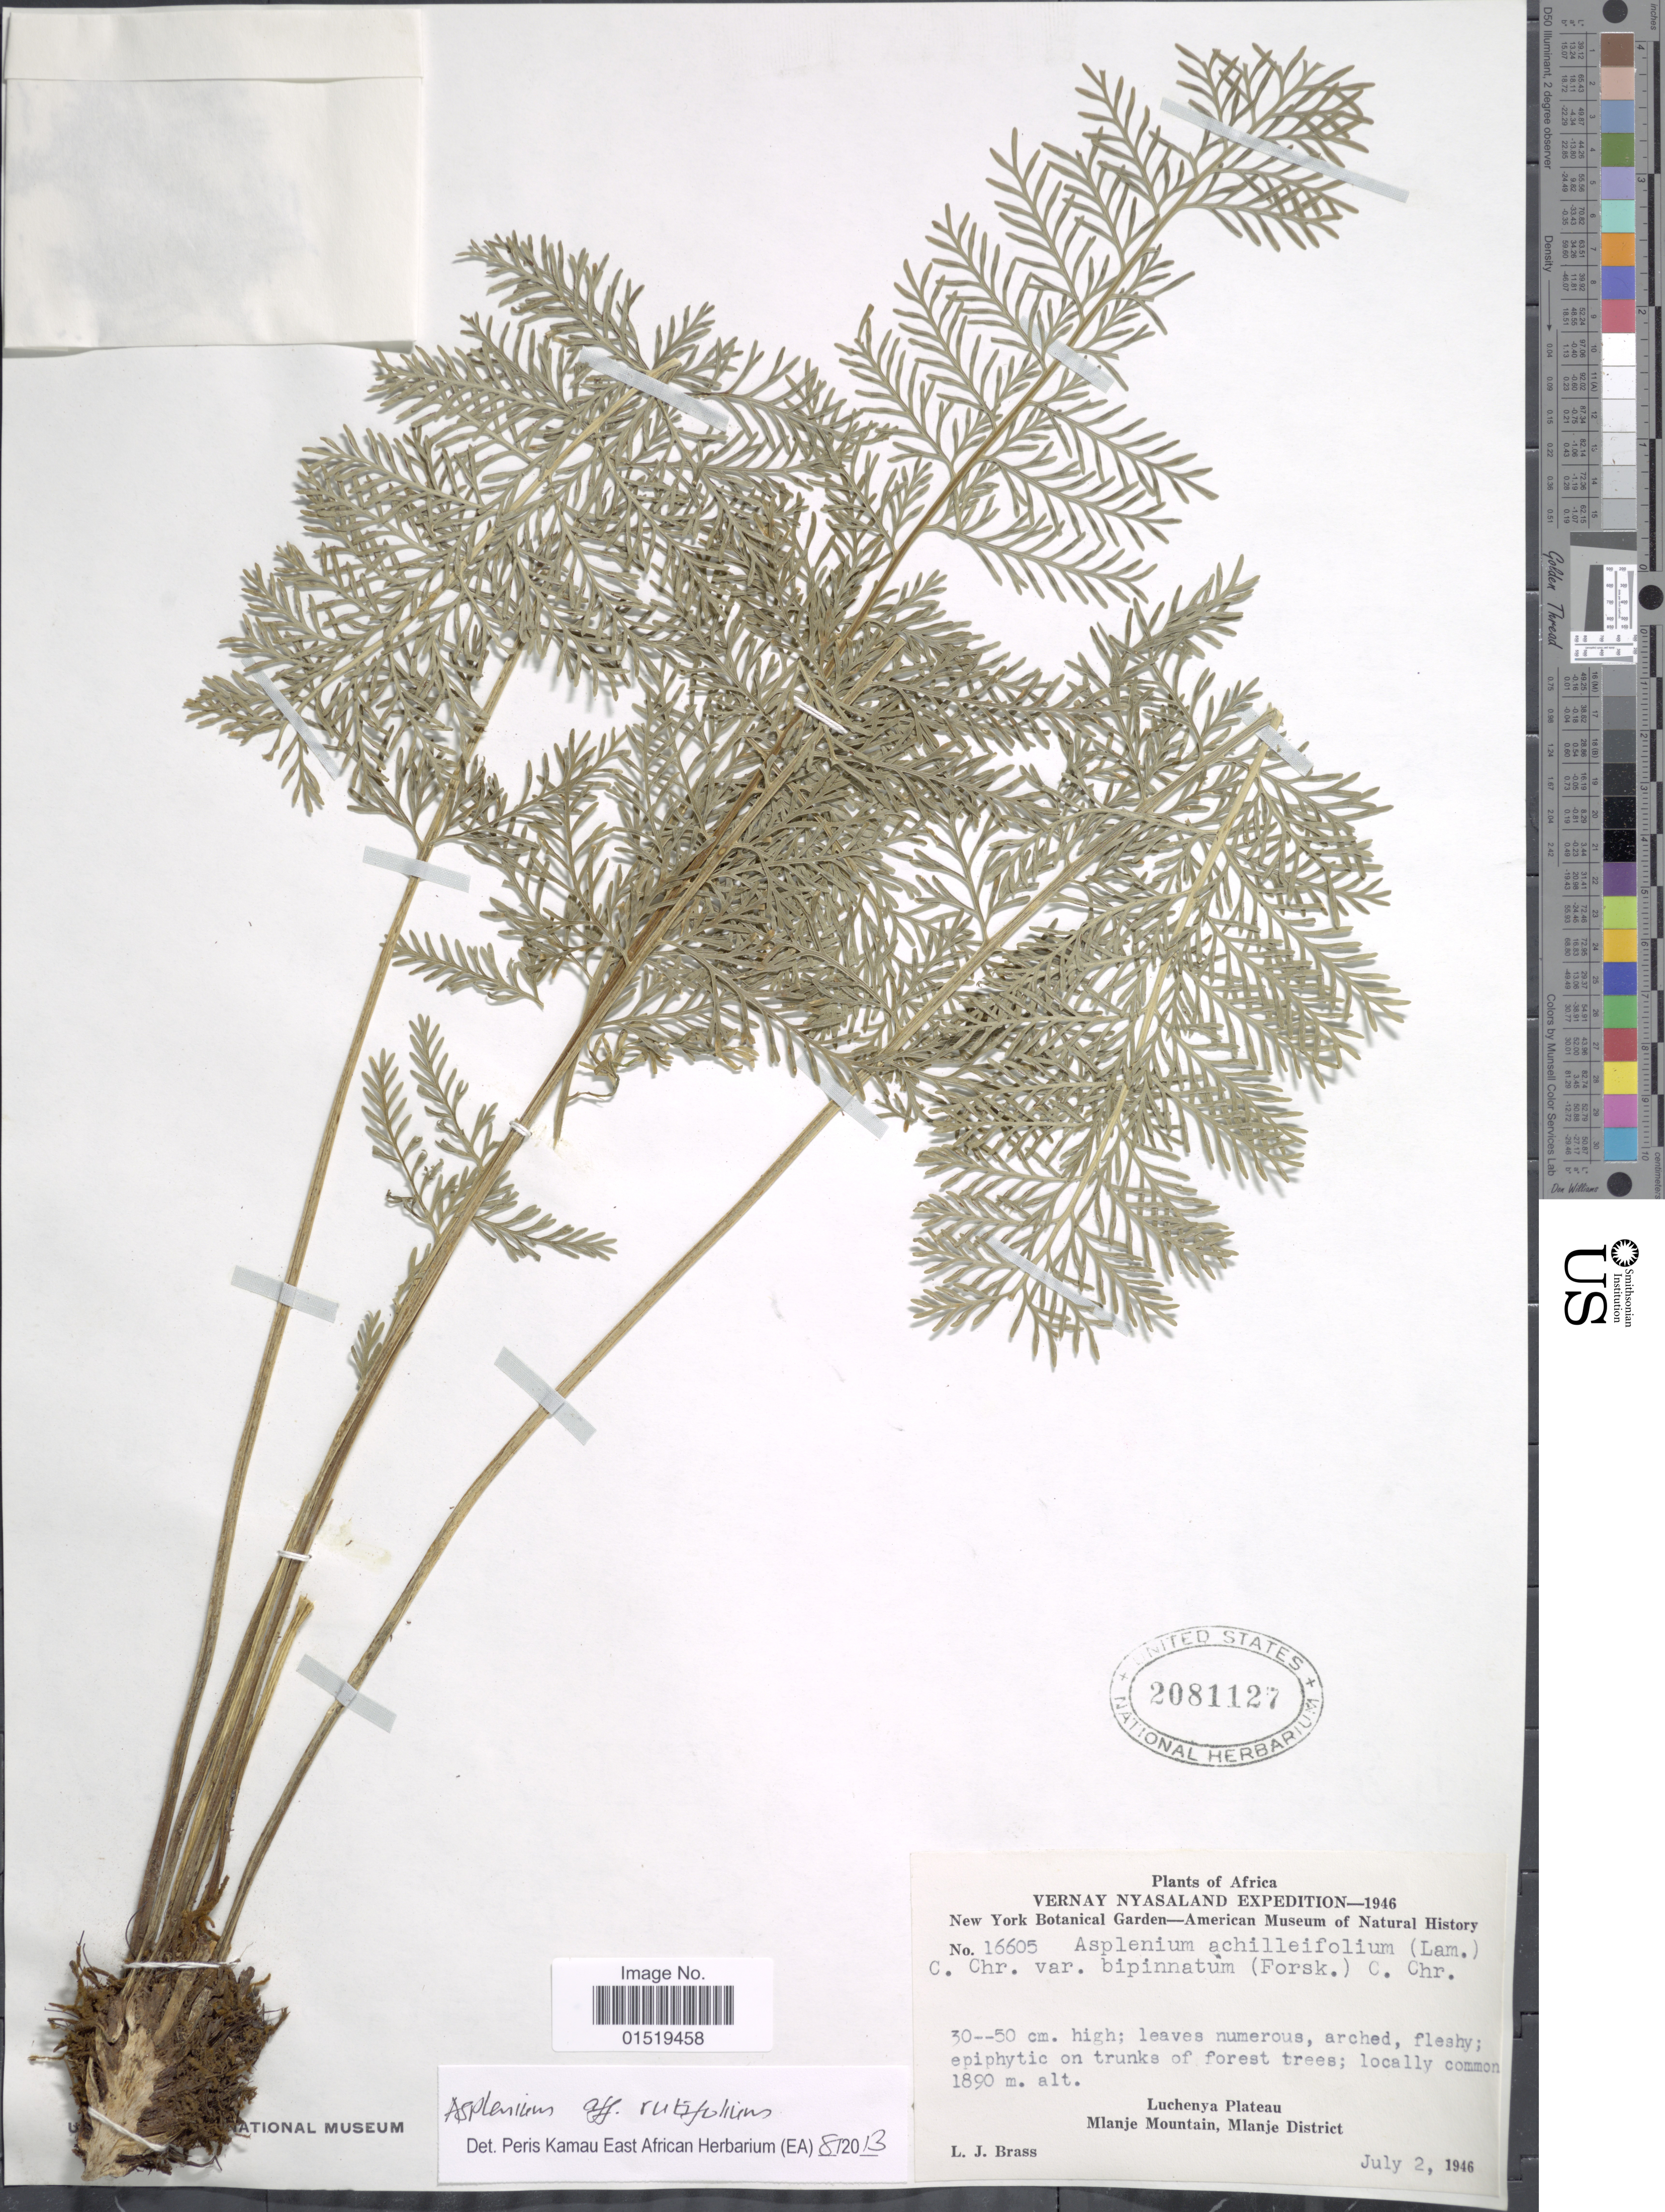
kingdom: Plantae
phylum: Tracheophyta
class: Polypodiopsida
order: Polypodiales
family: Aspleniaceae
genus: Asplenium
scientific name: Asplenium rutifolium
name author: (P.J. Bergius) Kunze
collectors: L. J. Brass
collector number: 16605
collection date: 1946-07-02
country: Malawi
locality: Luchenya Plateau. Mlanje Mountain, Mlanje District.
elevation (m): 1890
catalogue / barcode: US 2081127